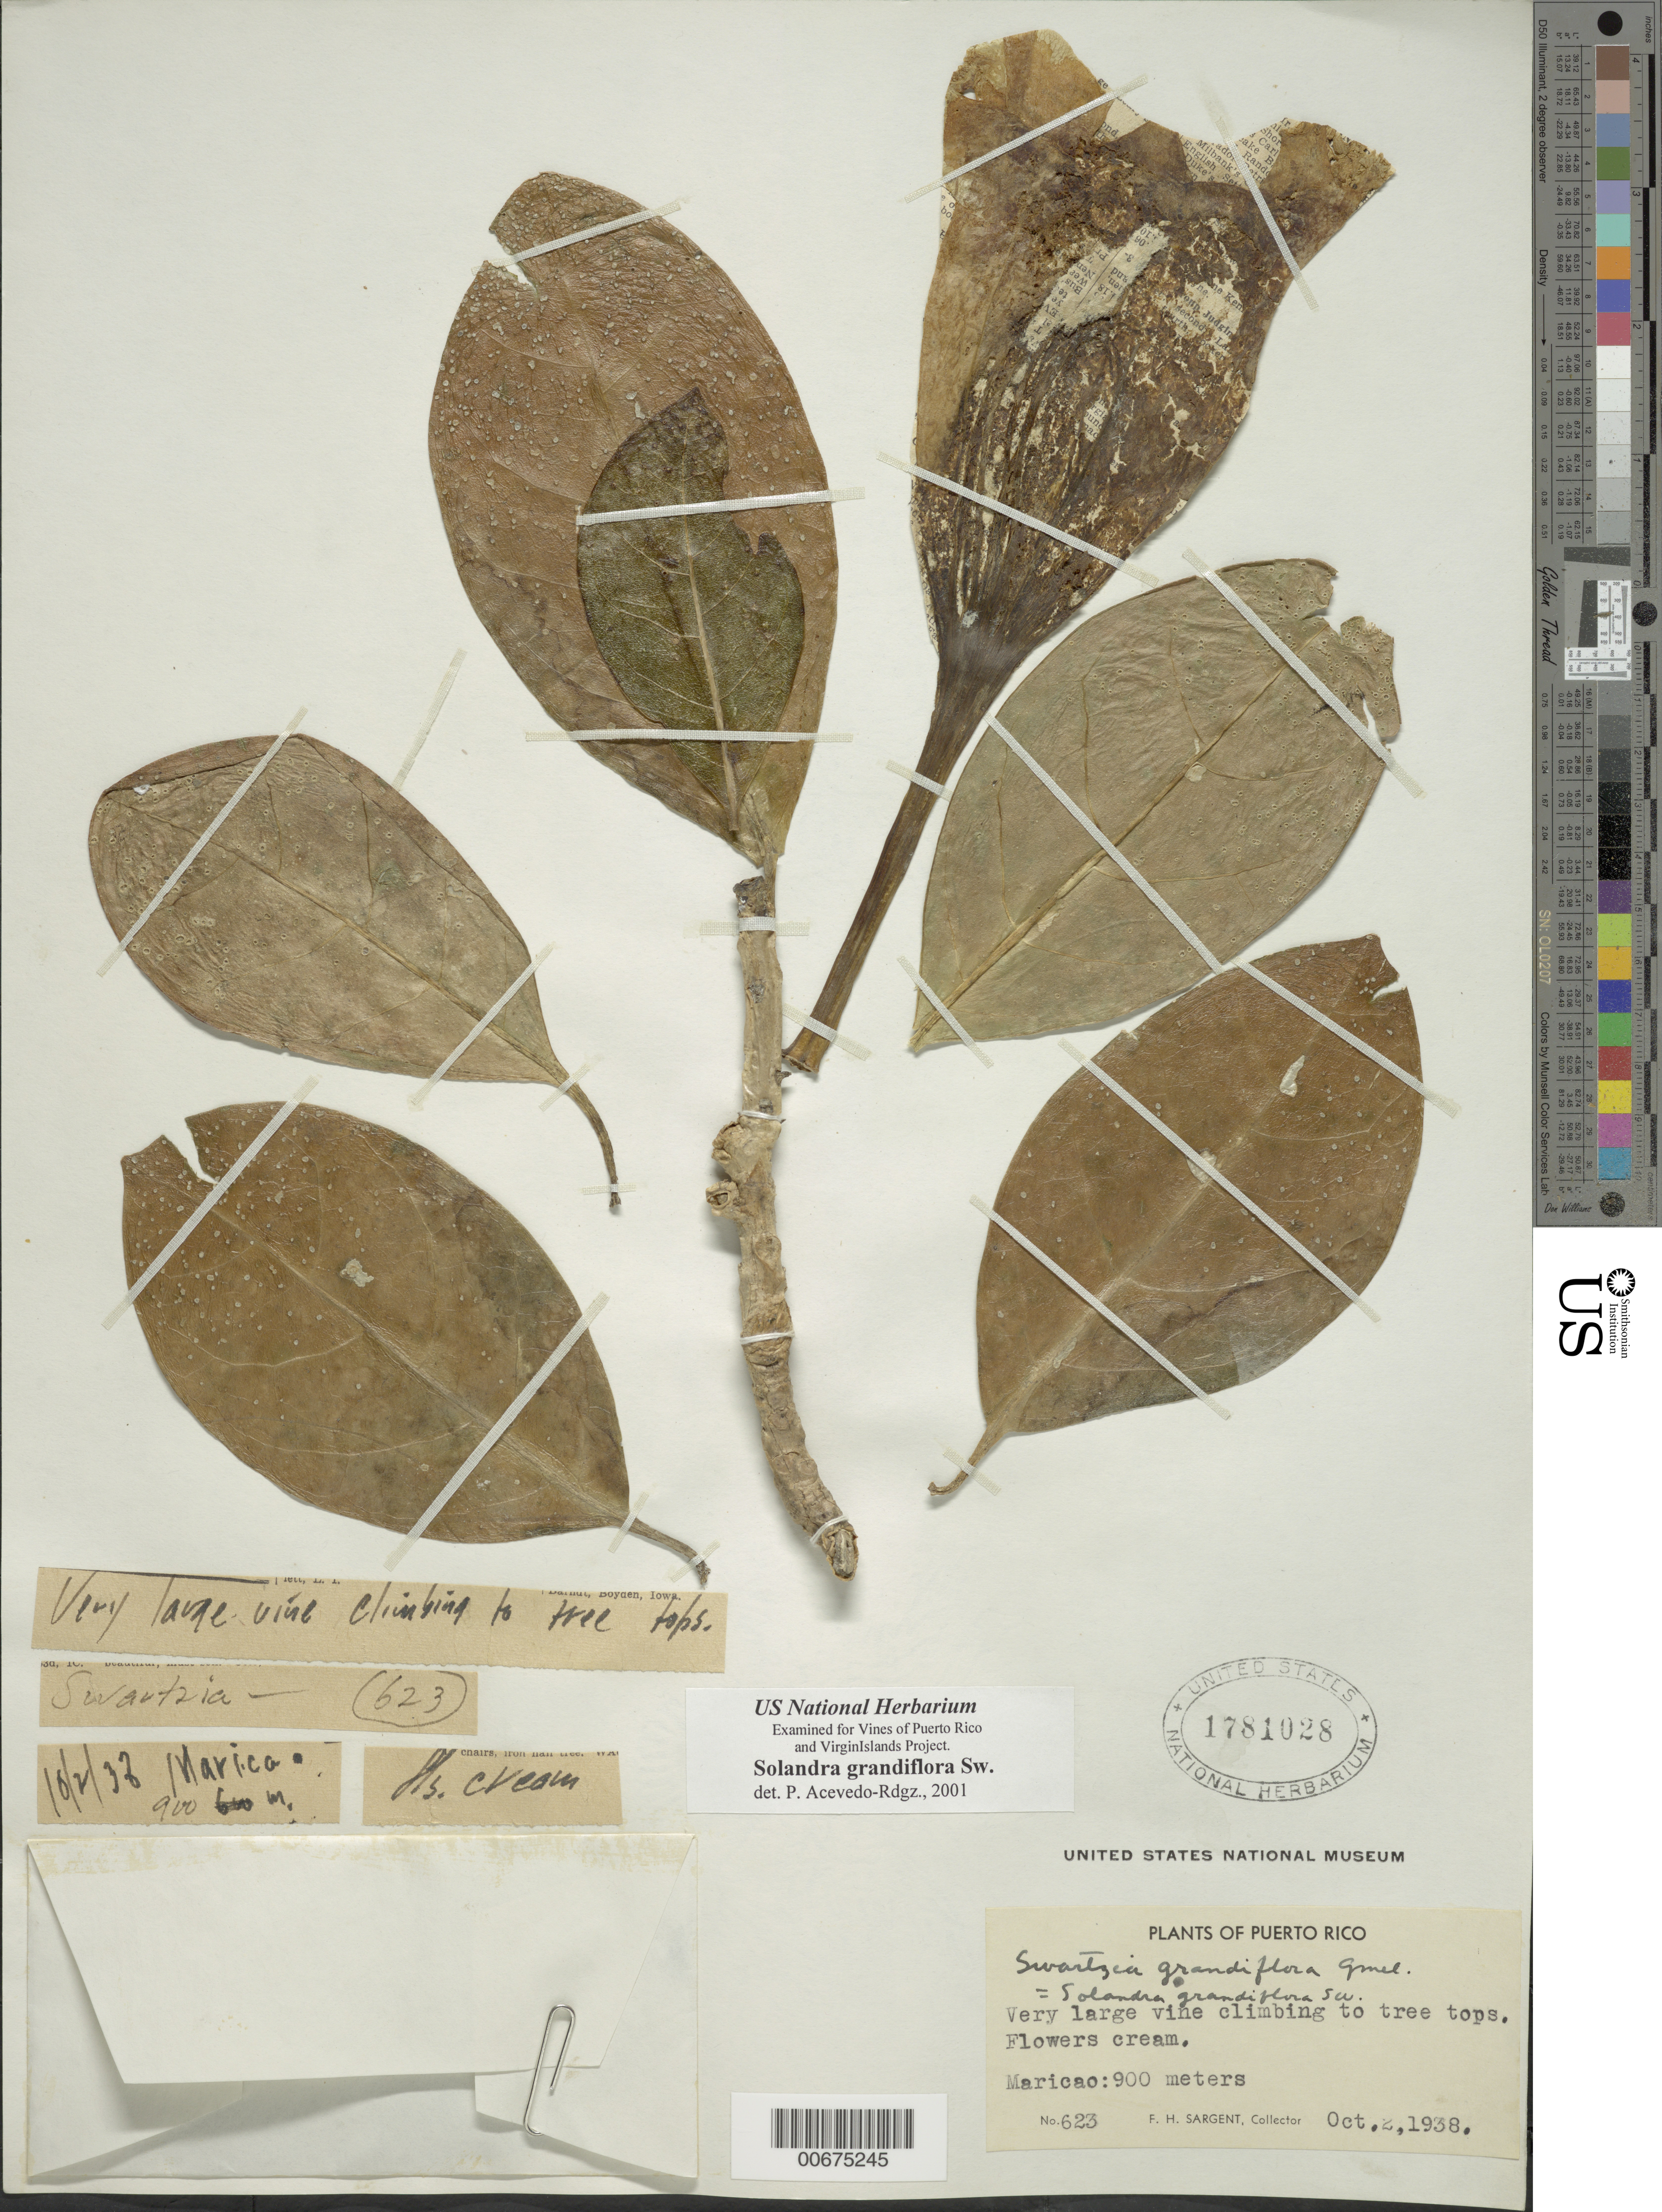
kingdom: Plantae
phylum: Tracheophyta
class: Magnoliopsida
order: Solanales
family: Solanaceae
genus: Solandra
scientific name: Solandra grandiflora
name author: Sw.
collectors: F. H. Sargent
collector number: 623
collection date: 1938-10-02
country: Puerto Rico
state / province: Maricao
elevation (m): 900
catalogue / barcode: US 1781028